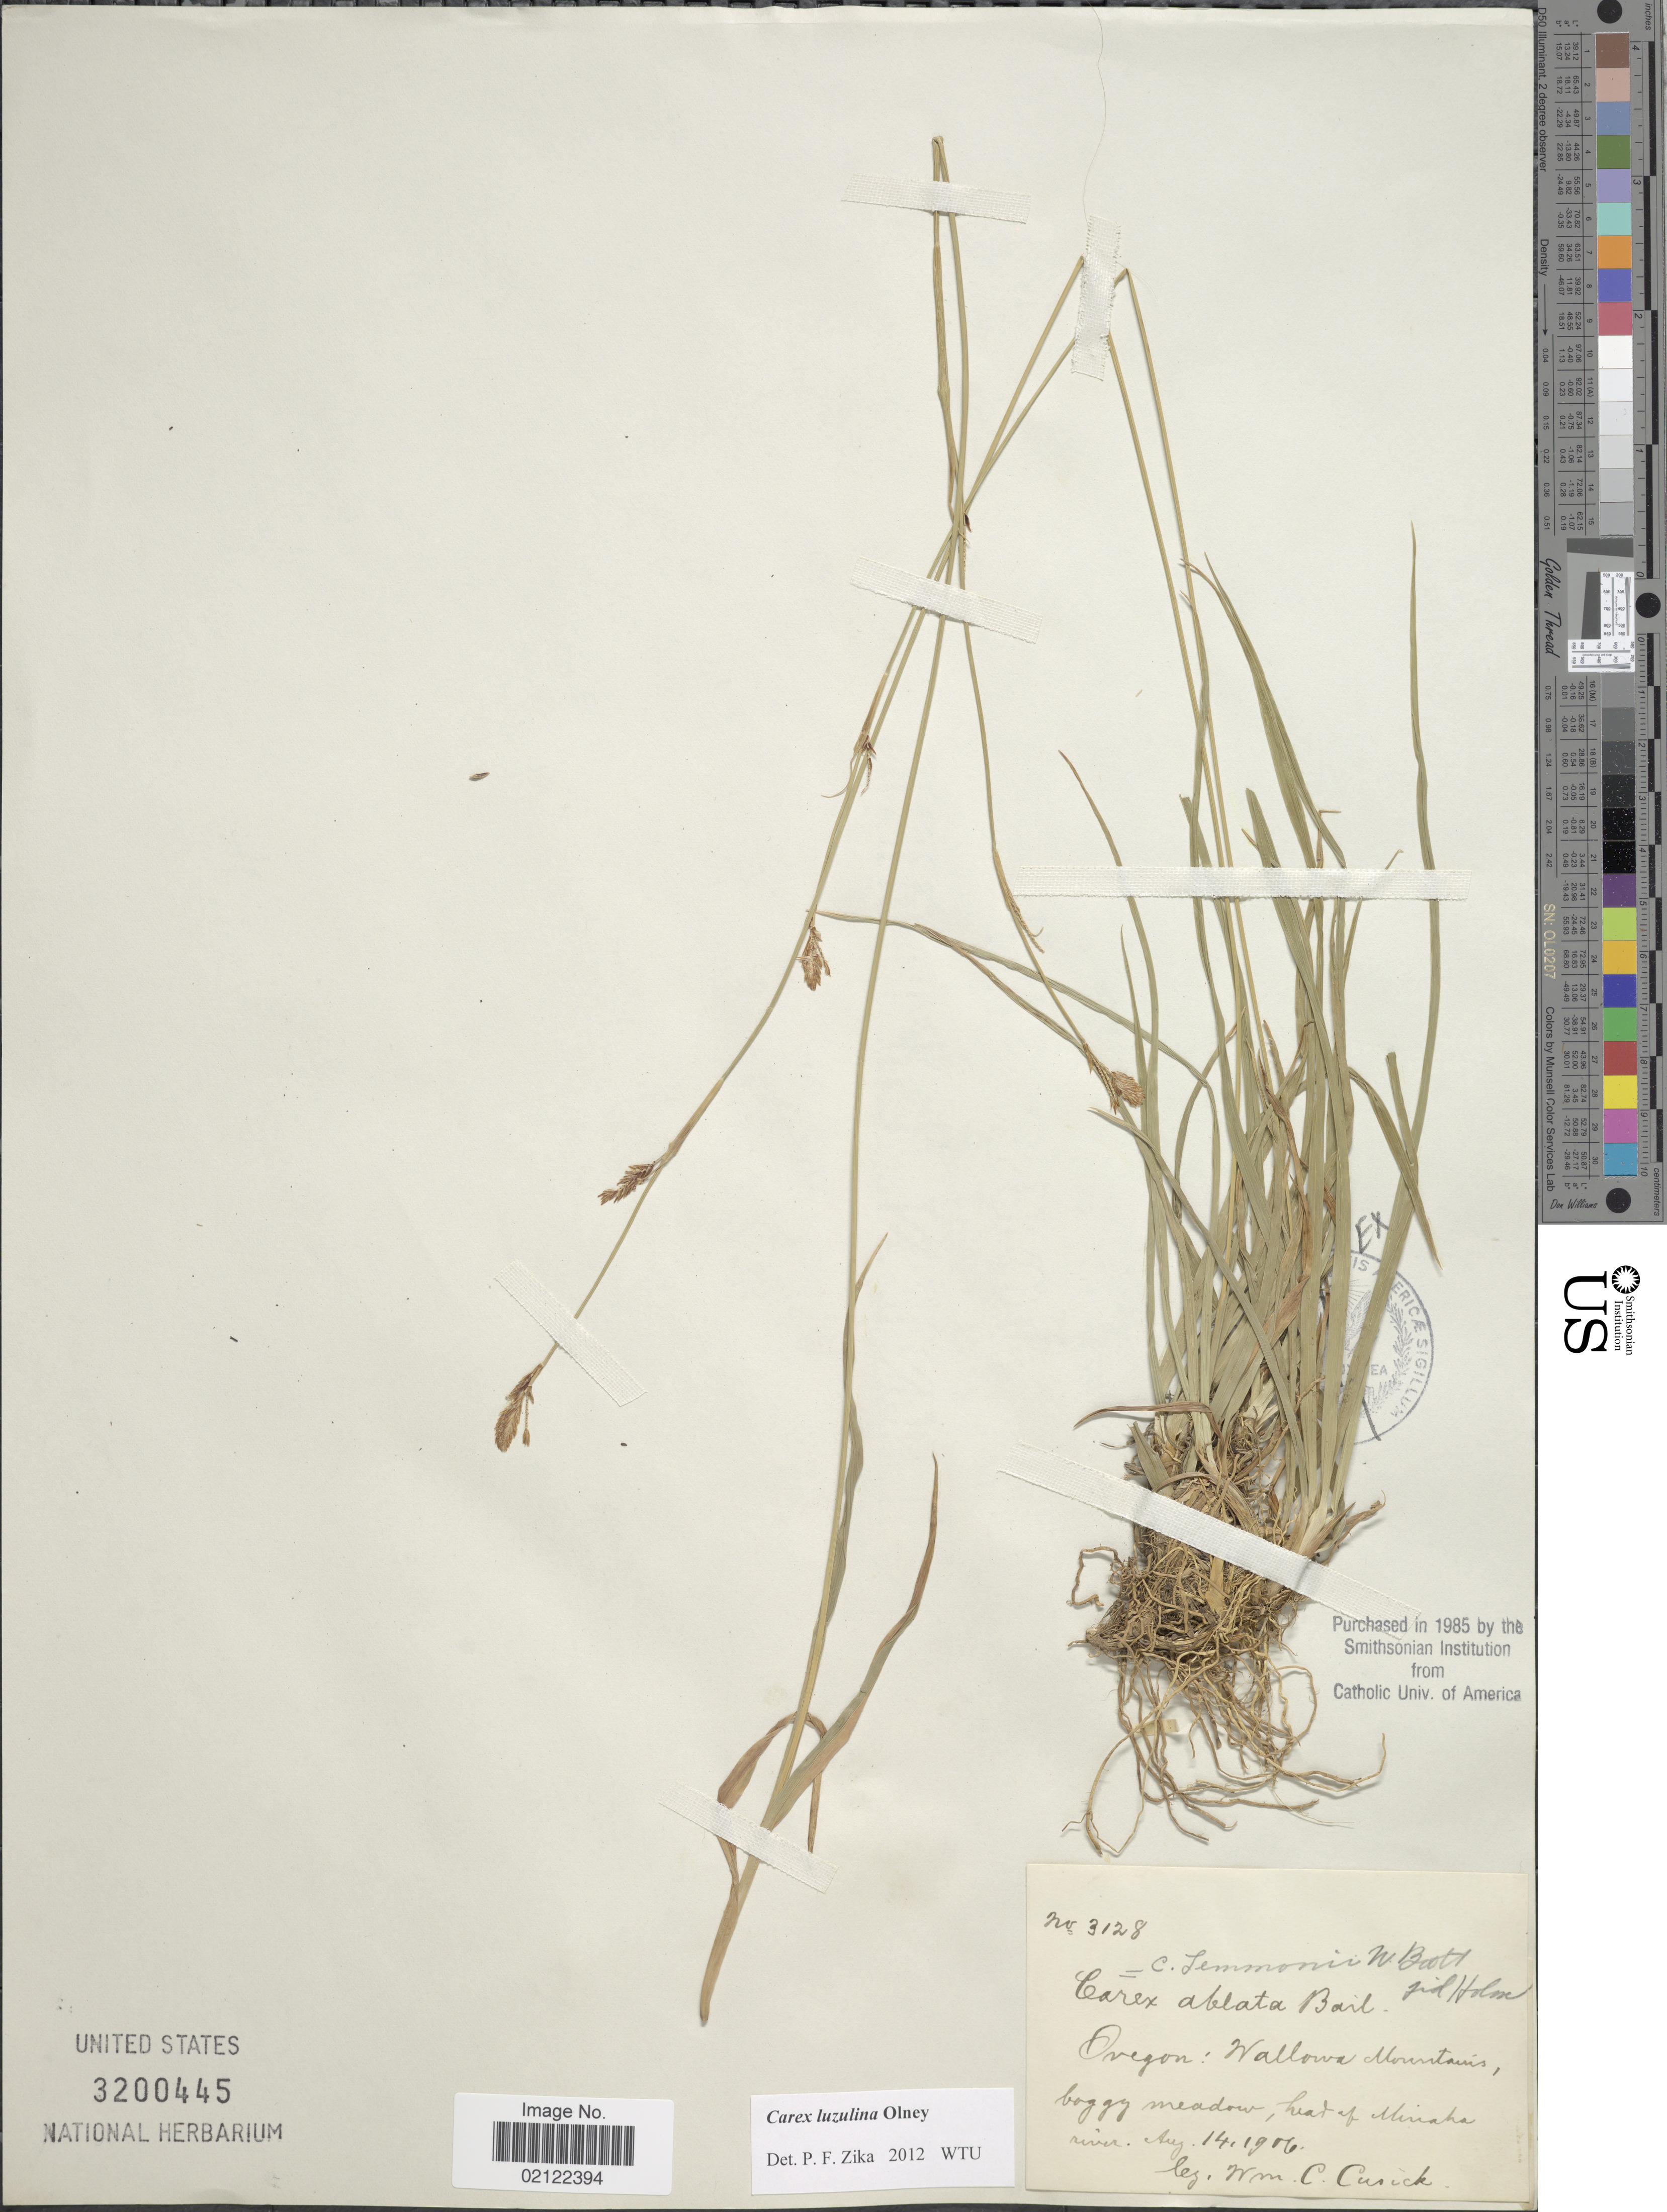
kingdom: Plantae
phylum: Tracheophyta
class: Liliopsida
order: Poales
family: Cyperaceae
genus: Carex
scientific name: Carex luzulina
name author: Olney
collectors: W. C. Cusick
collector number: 3128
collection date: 1906-08-14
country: United States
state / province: Oregon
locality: Oregon: Wallowa Mountains, boggy meadow, head of Minaha river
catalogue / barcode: US 3200445